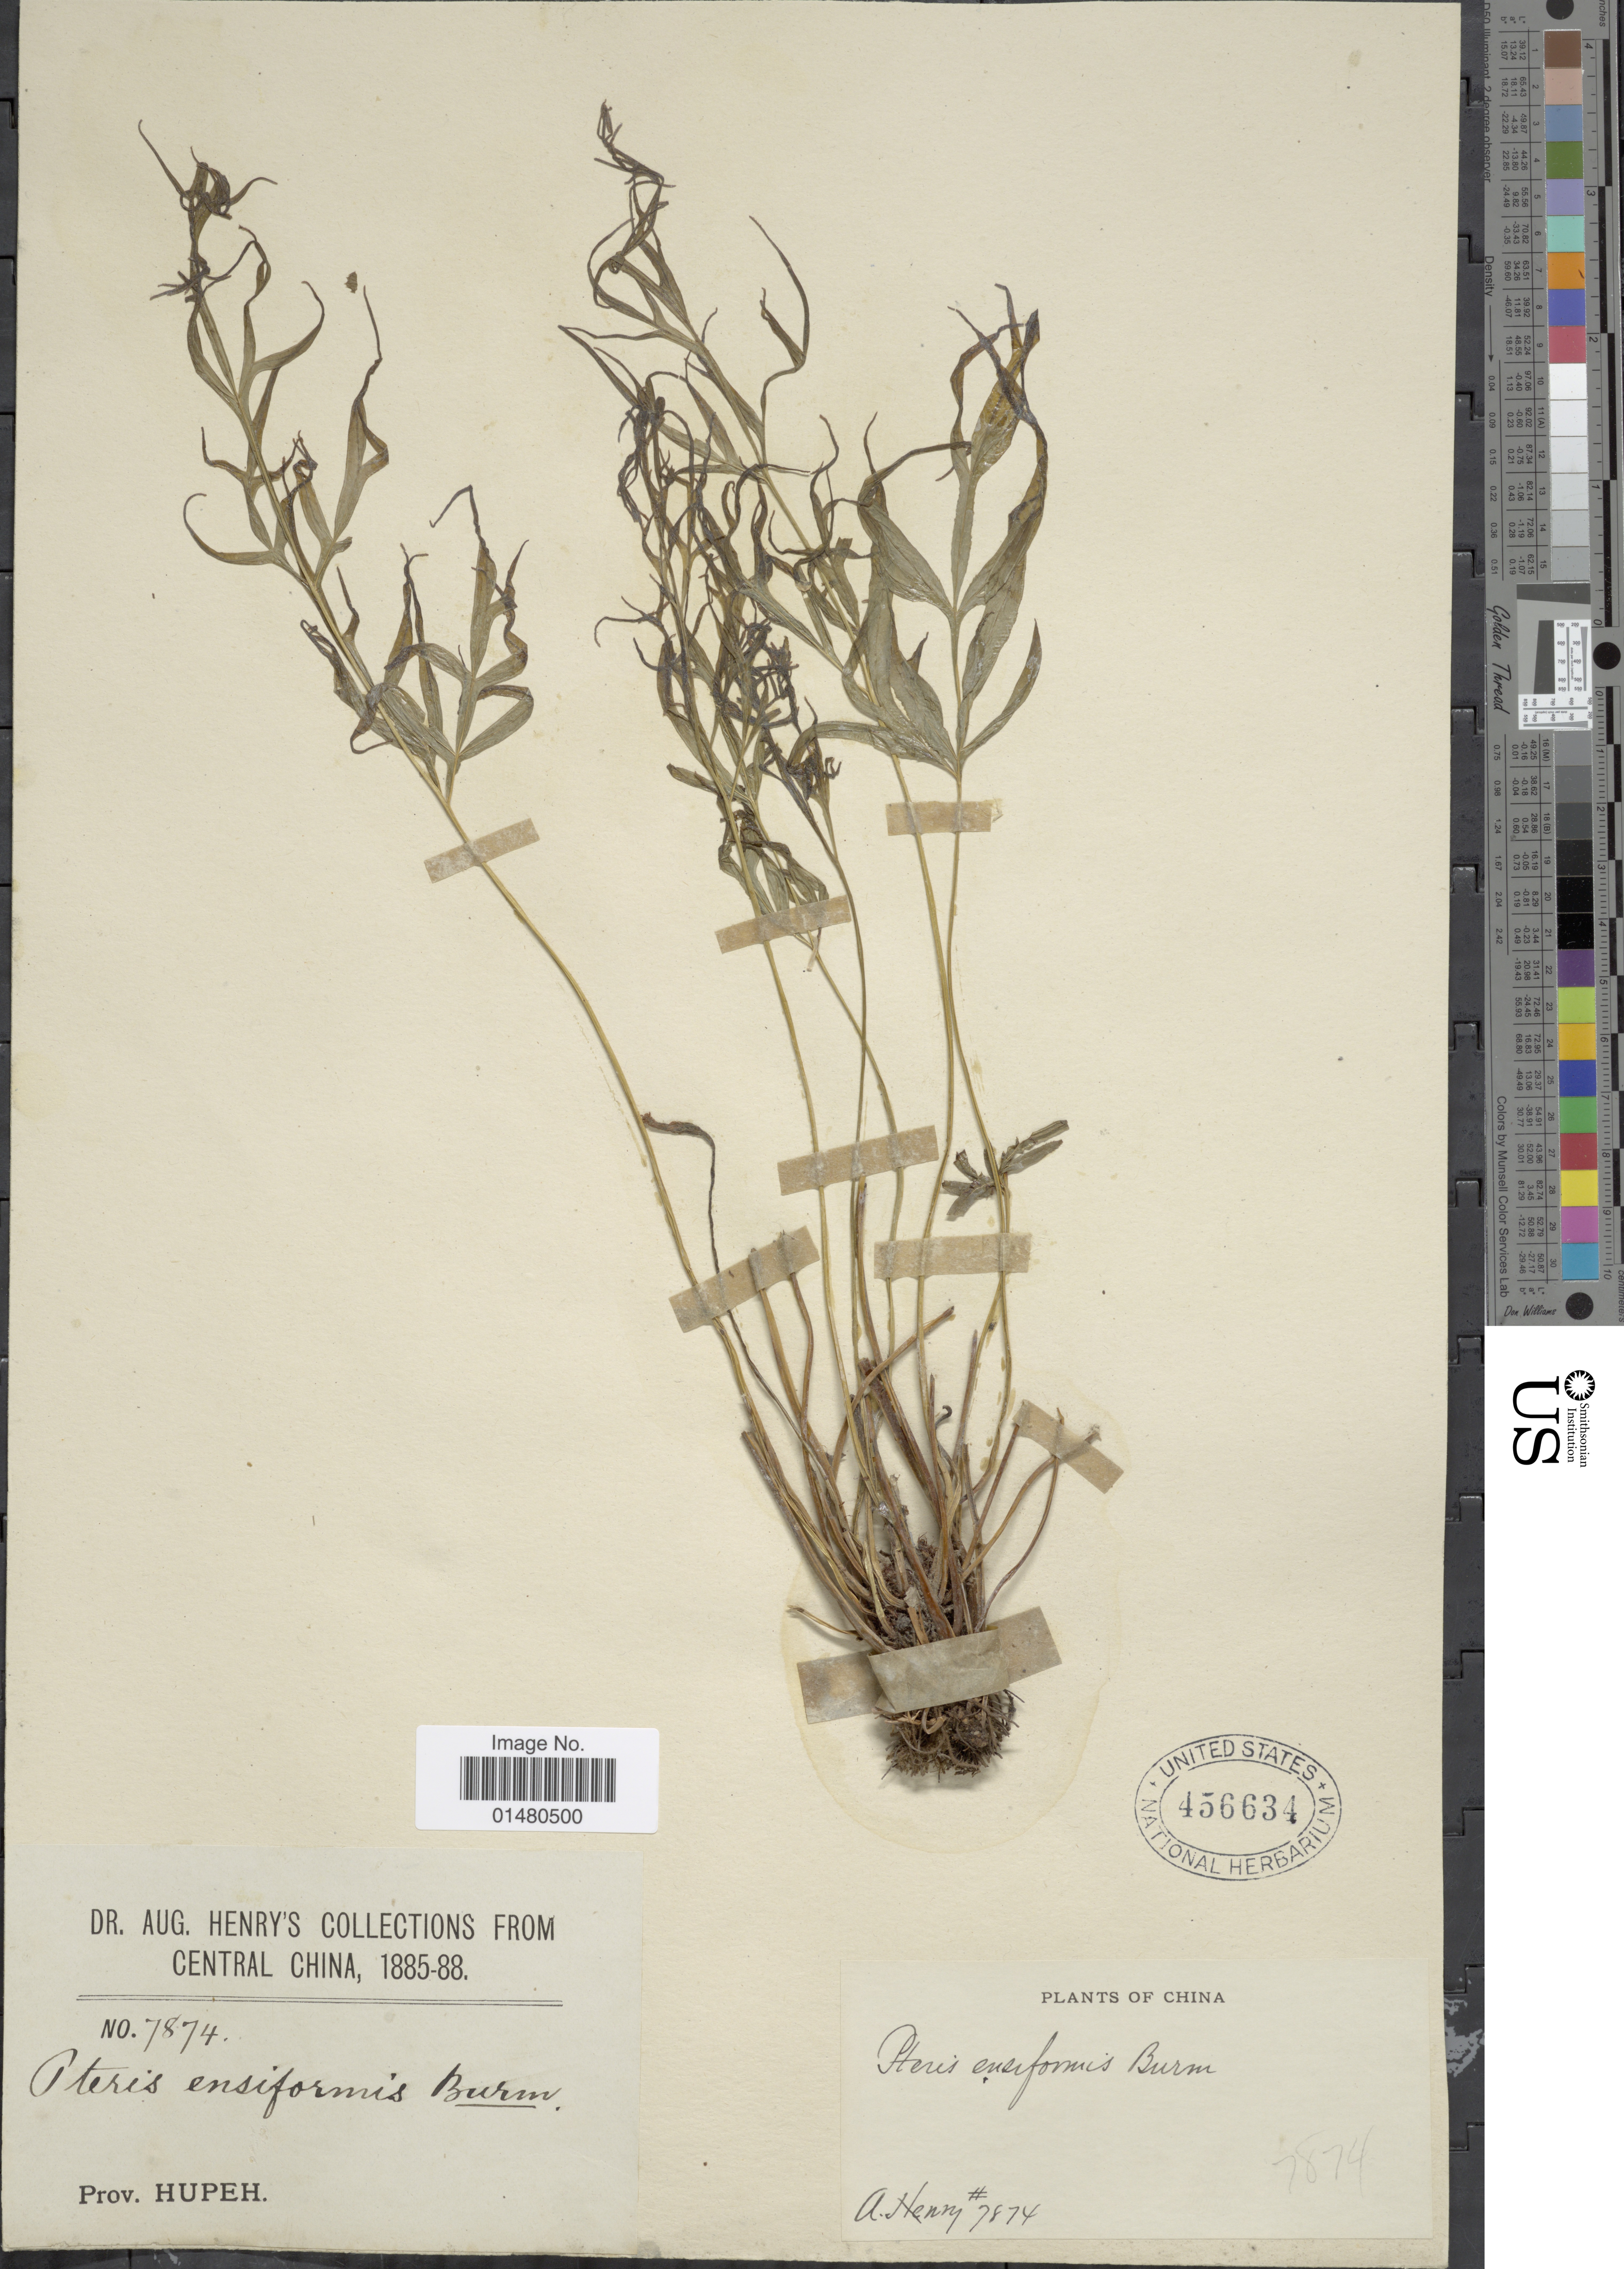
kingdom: Plantae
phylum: Tracheophyta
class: Polypodiopsida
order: Polypodiales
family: Pteridaceae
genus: Pteris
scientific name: Pteris ensiformis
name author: Burm. f.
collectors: A. Henry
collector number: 7874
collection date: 1885/1888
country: China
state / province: Hubei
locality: Prov. Hupeh, Central China.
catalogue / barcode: US 456634